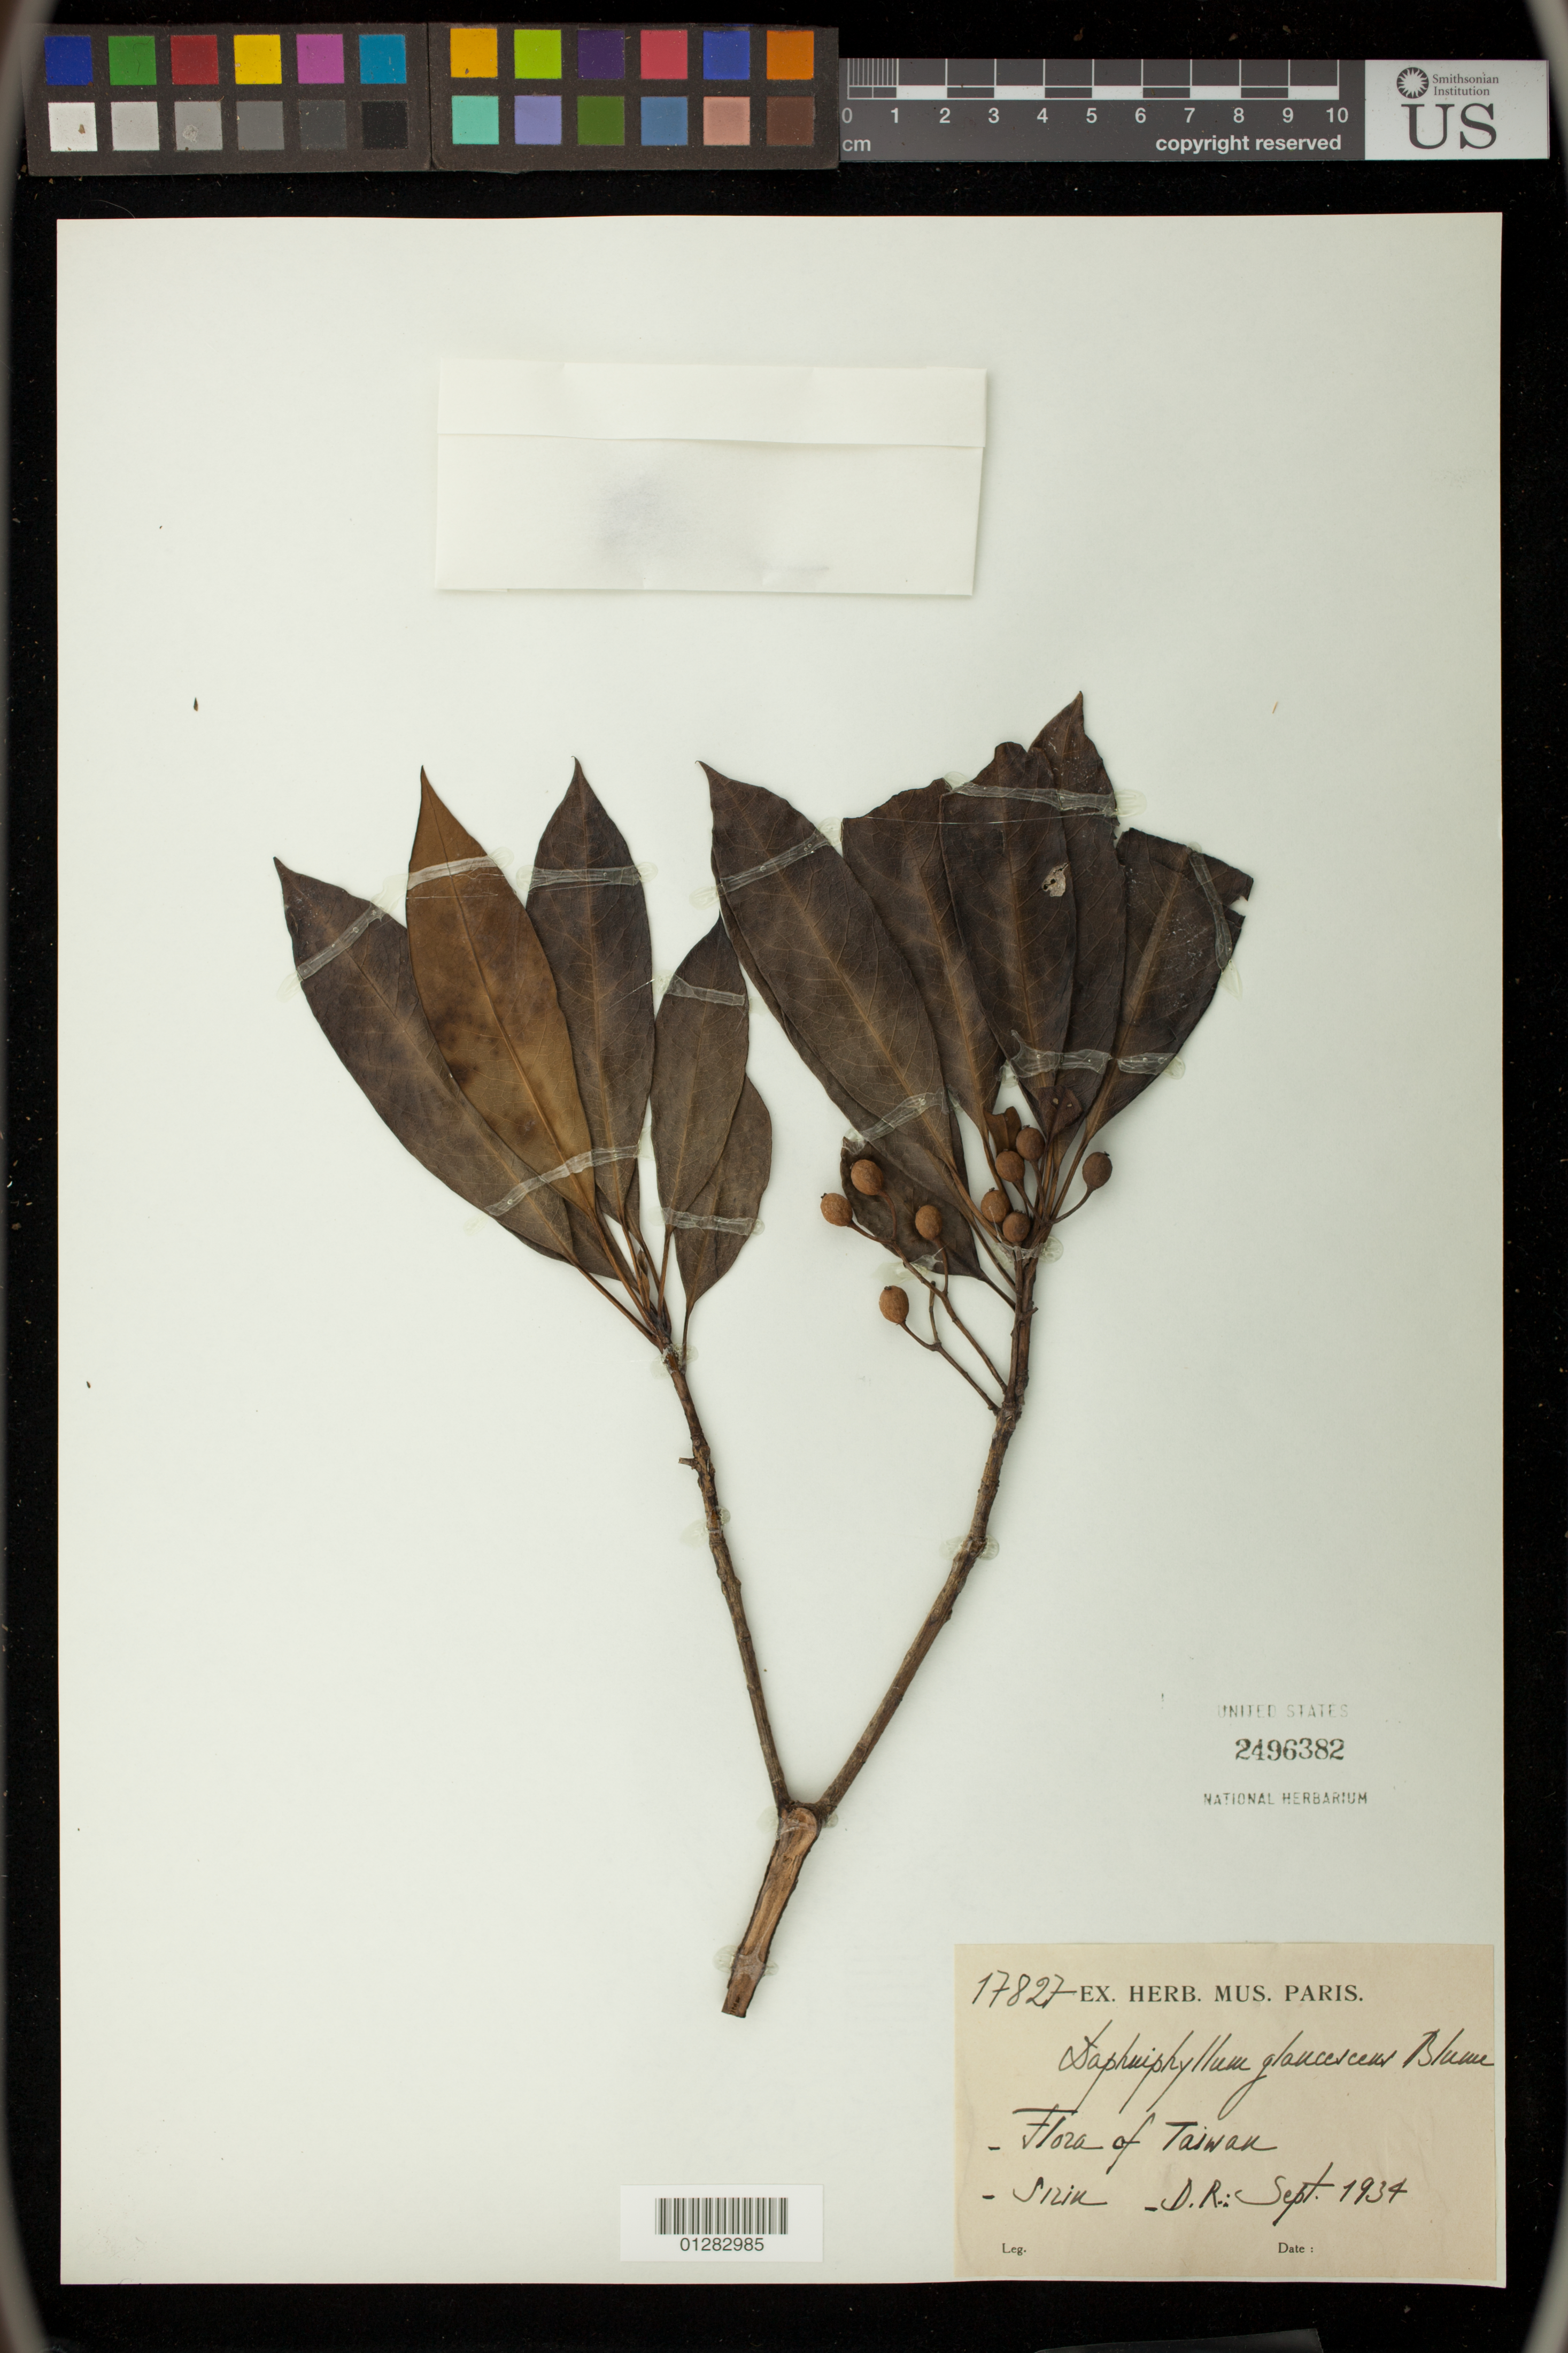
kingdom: Plantae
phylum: Tracheophyta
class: Magnoliopsida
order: Saxifragales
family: Daphniphyllaceae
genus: Daphniphyllum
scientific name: Daphniphyllum glaucescens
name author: Blume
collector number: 17827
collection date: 1934-09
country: Taiwan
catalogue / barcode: US 2496382